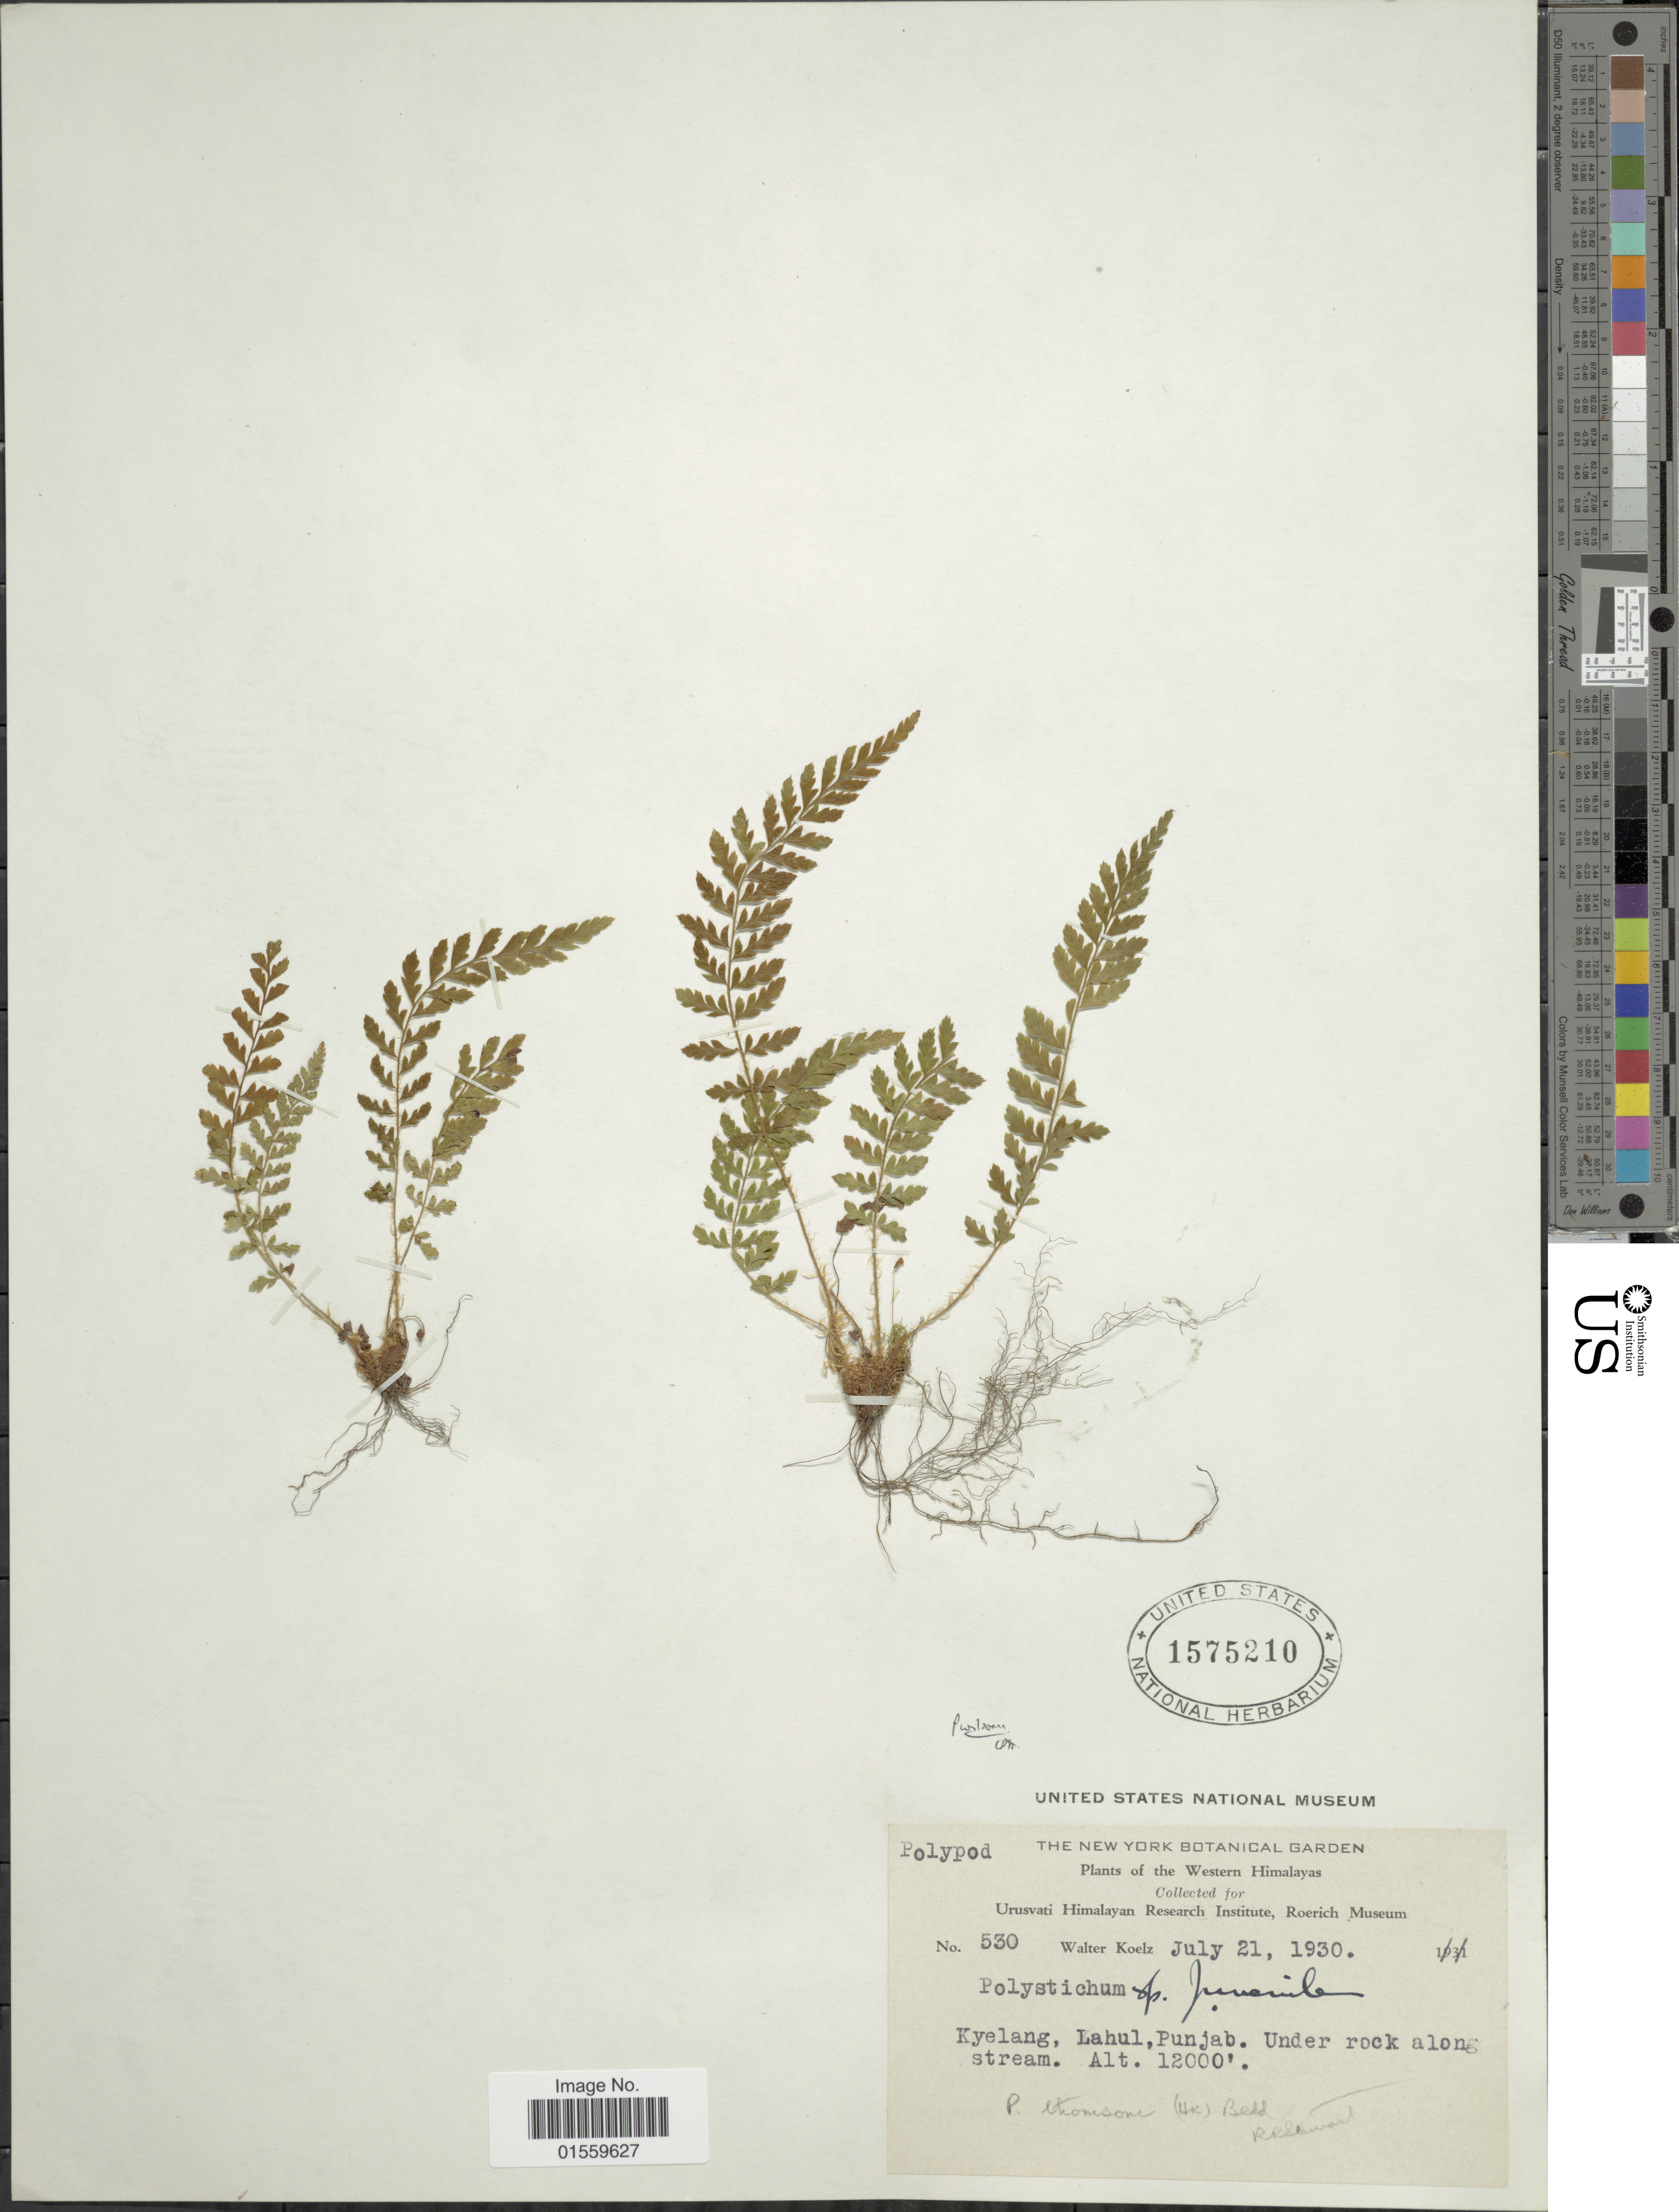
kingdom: Plantae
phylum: Tracheophyta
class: Polypodiopsida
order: Polypodiales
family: Dryopteridaceae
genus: Polystichum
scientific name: Polystichum thomsonii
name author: (Hook. f.) Bedd.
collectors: W. N. Koelz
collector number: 530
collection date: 1930-07-21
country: India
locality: Western Himalayas, Keylang, Lahul, Punjab.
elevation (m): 3658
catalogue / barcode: US 1575210